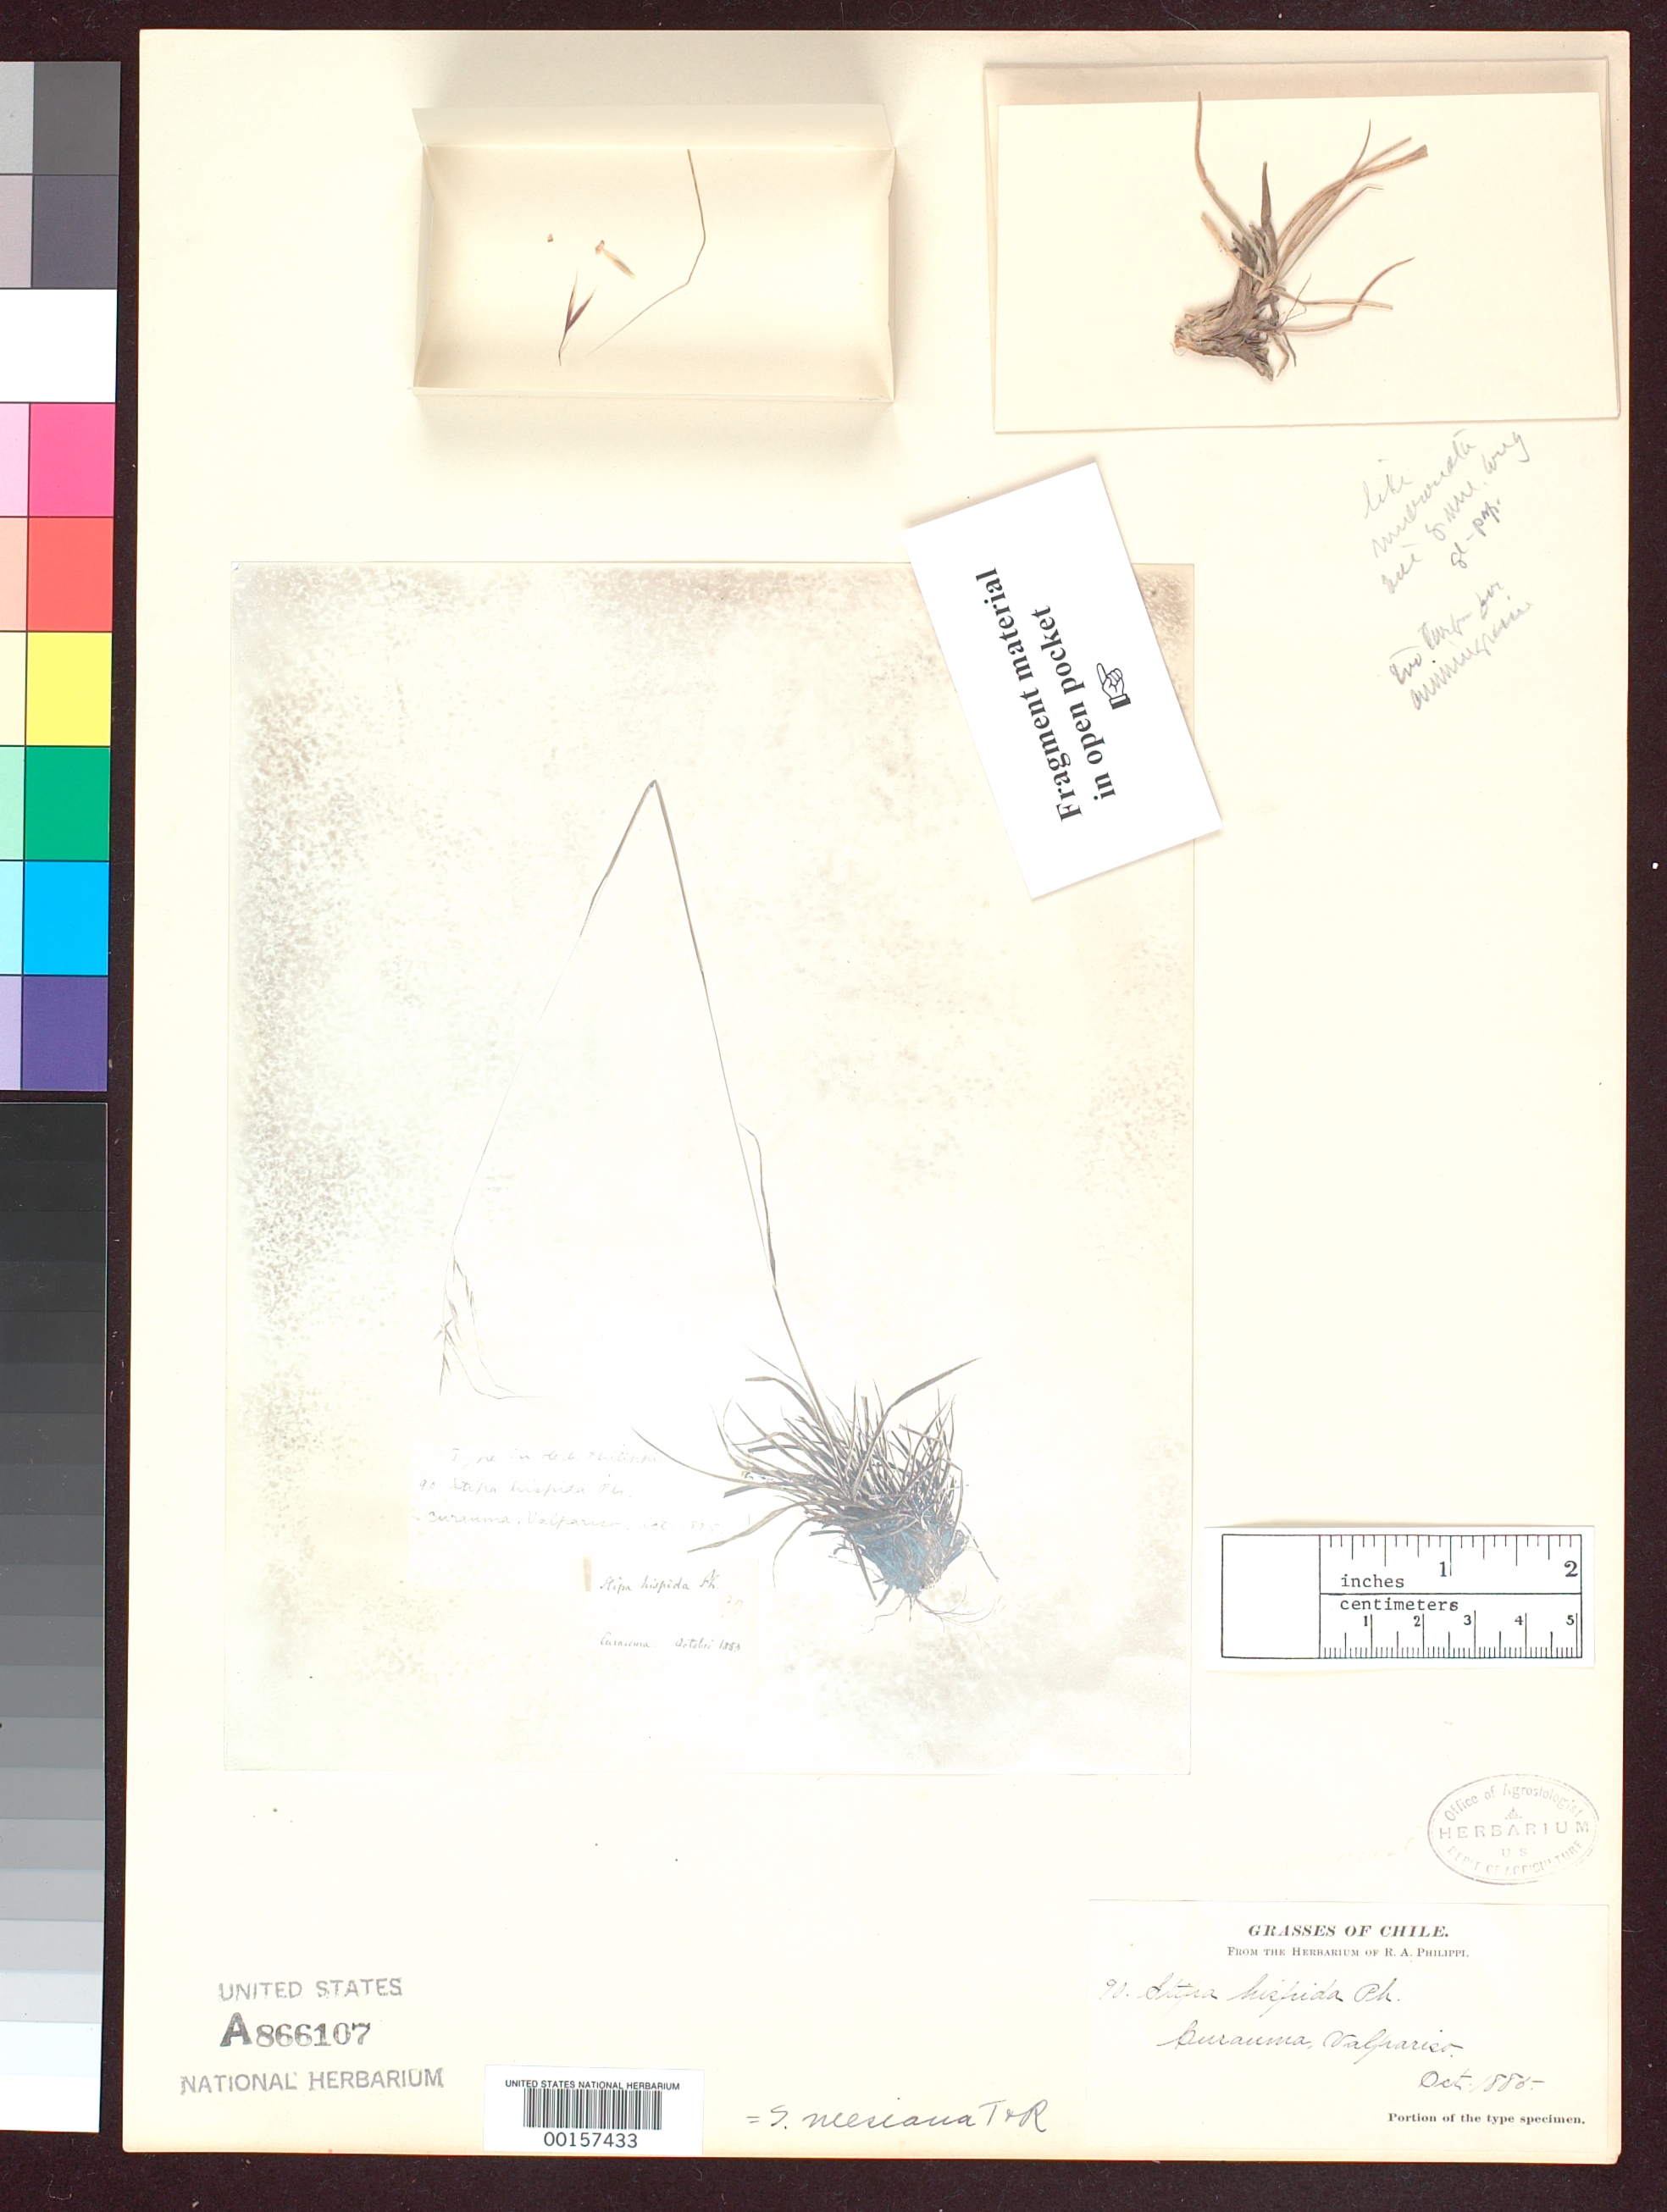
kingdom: Plantae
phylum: Tracheophyta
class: Liliopsida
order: Poales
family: Poaceae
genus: Stipa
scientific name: Stipa hispida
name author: Phil.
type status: Type Fragment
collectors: R. A. Philippi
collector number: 90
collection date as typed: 1886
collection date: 1886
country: Chile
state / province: Valparaíso (V)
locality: Curauma.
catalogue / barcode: US 866107A